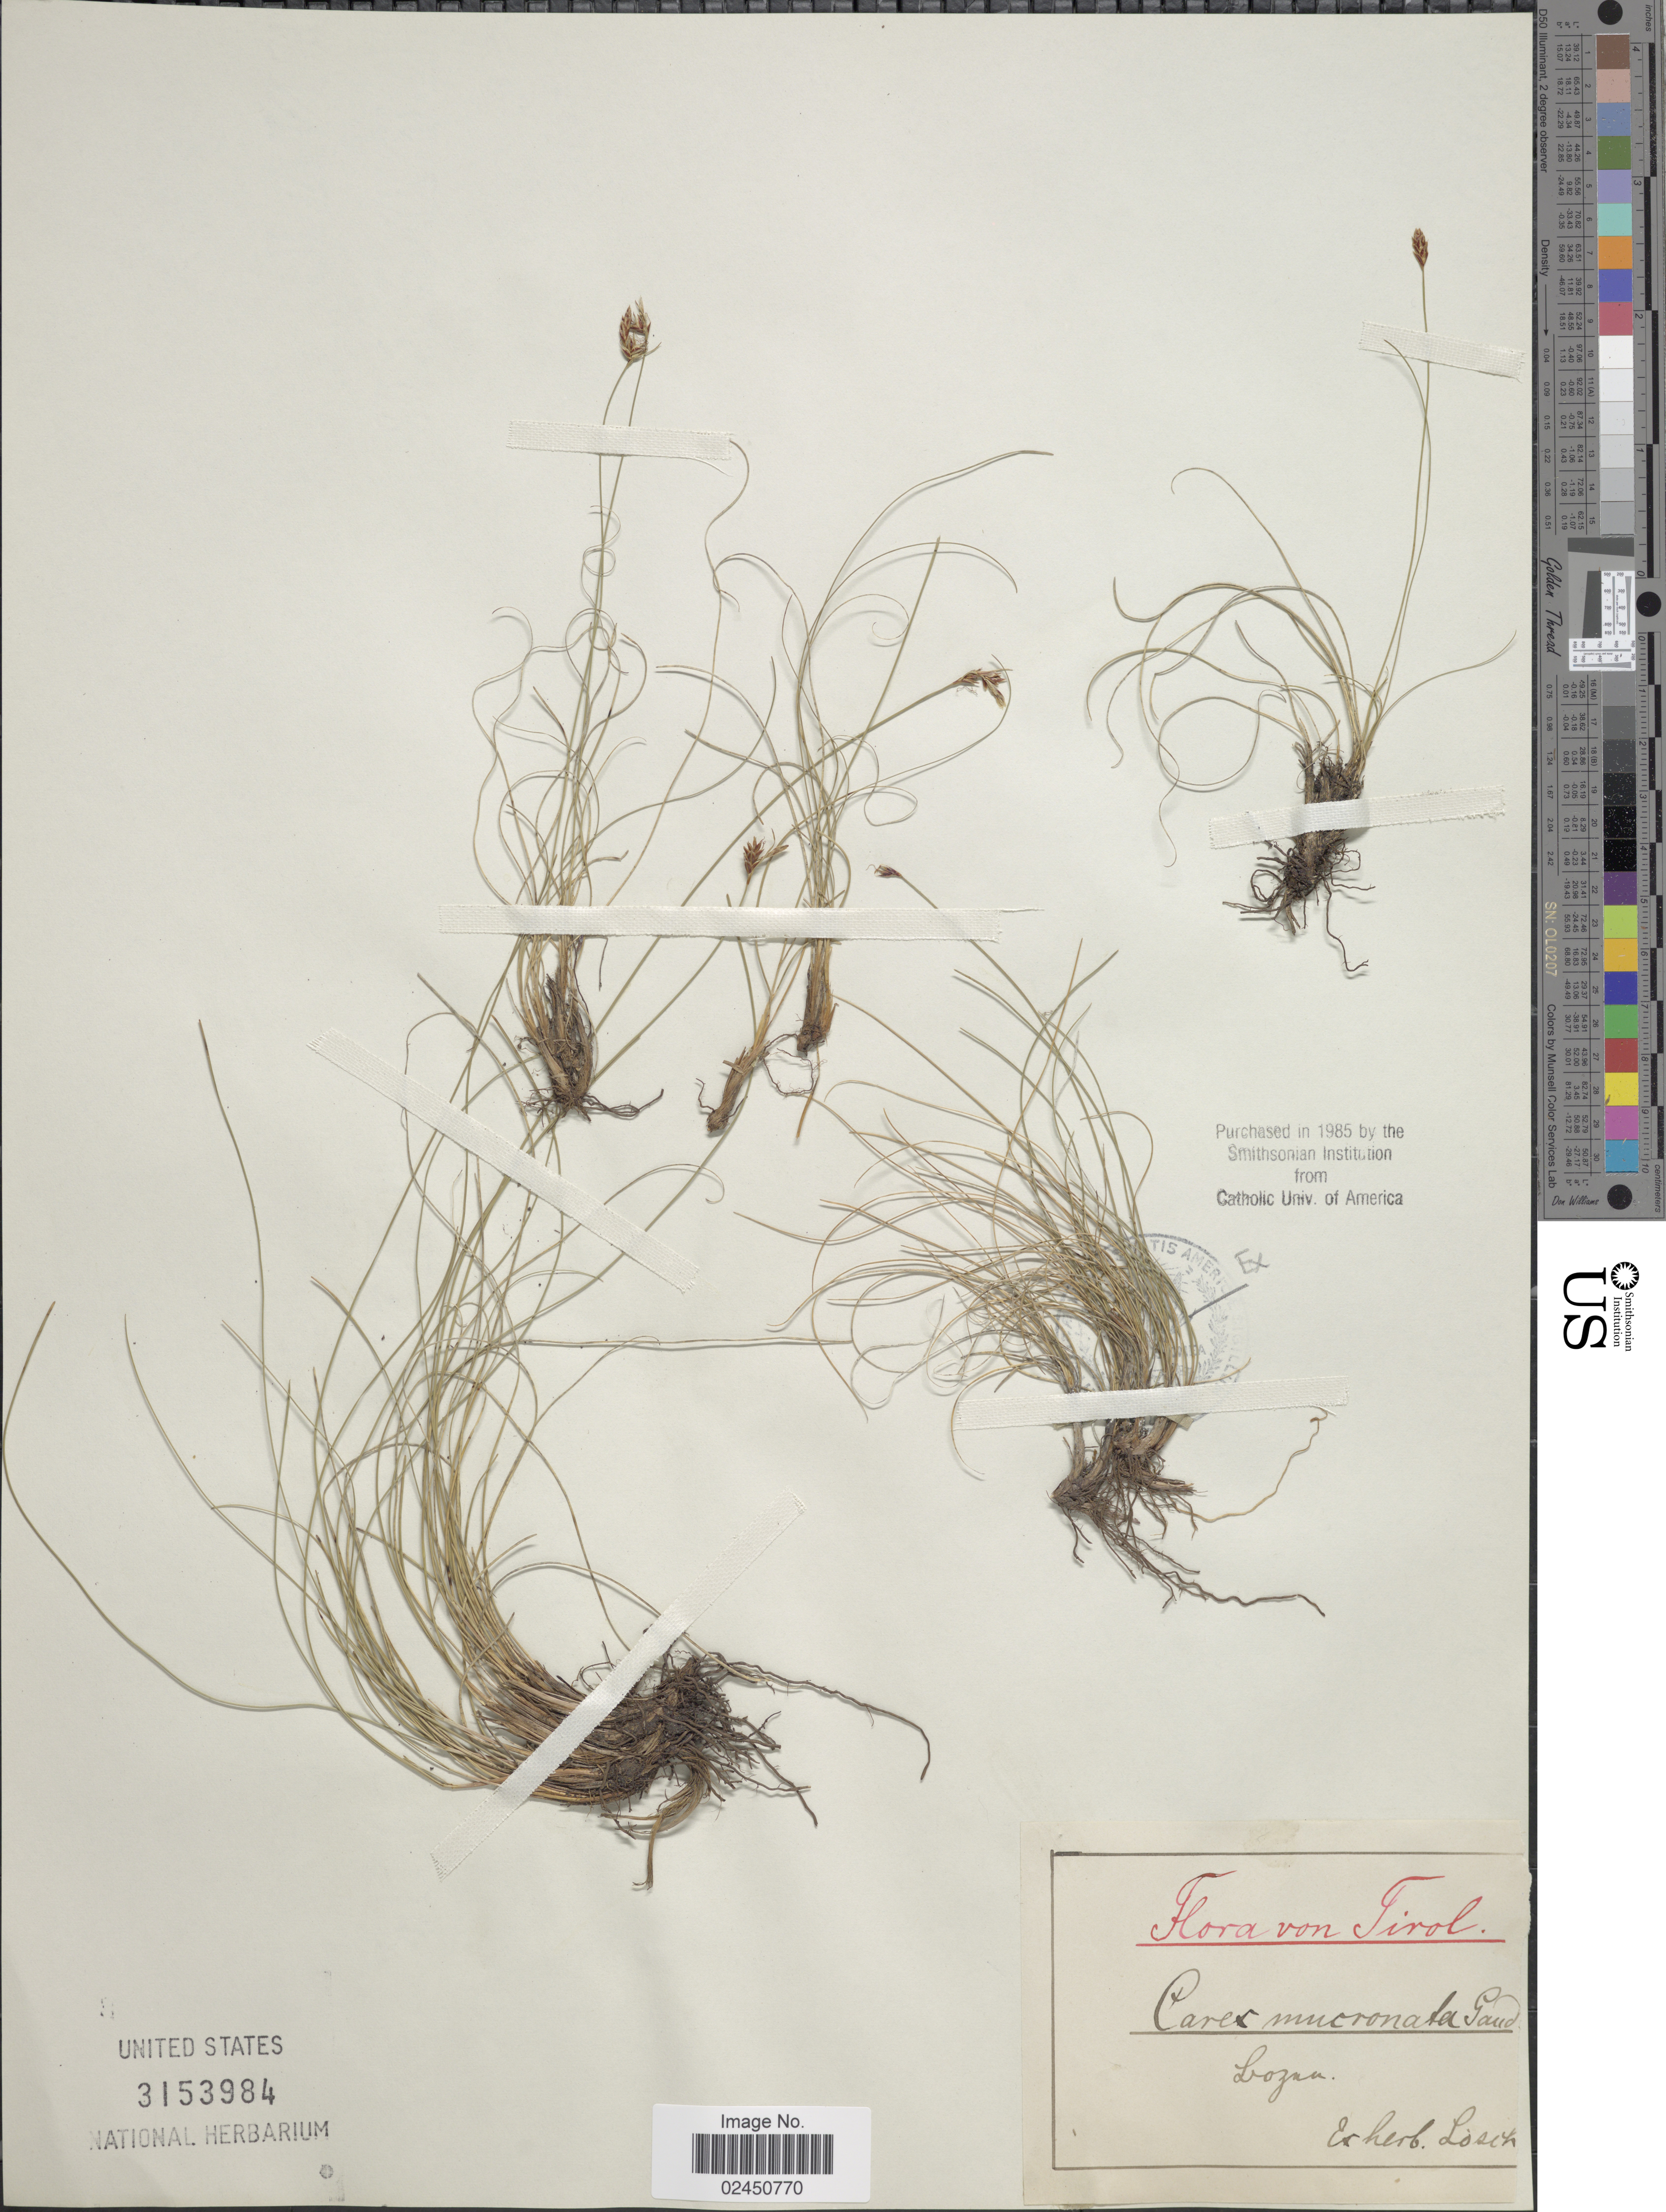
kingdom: Plantae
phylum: Tracheophyta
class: Liliopsida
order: Poales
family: Cyperaceae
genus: Carex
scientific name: Carex mucronata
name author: All.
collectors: Ex herb. Losch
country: Austria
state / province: Tirol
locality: Lozan [interpreted] [unsure placement]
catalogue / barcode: US 3153984